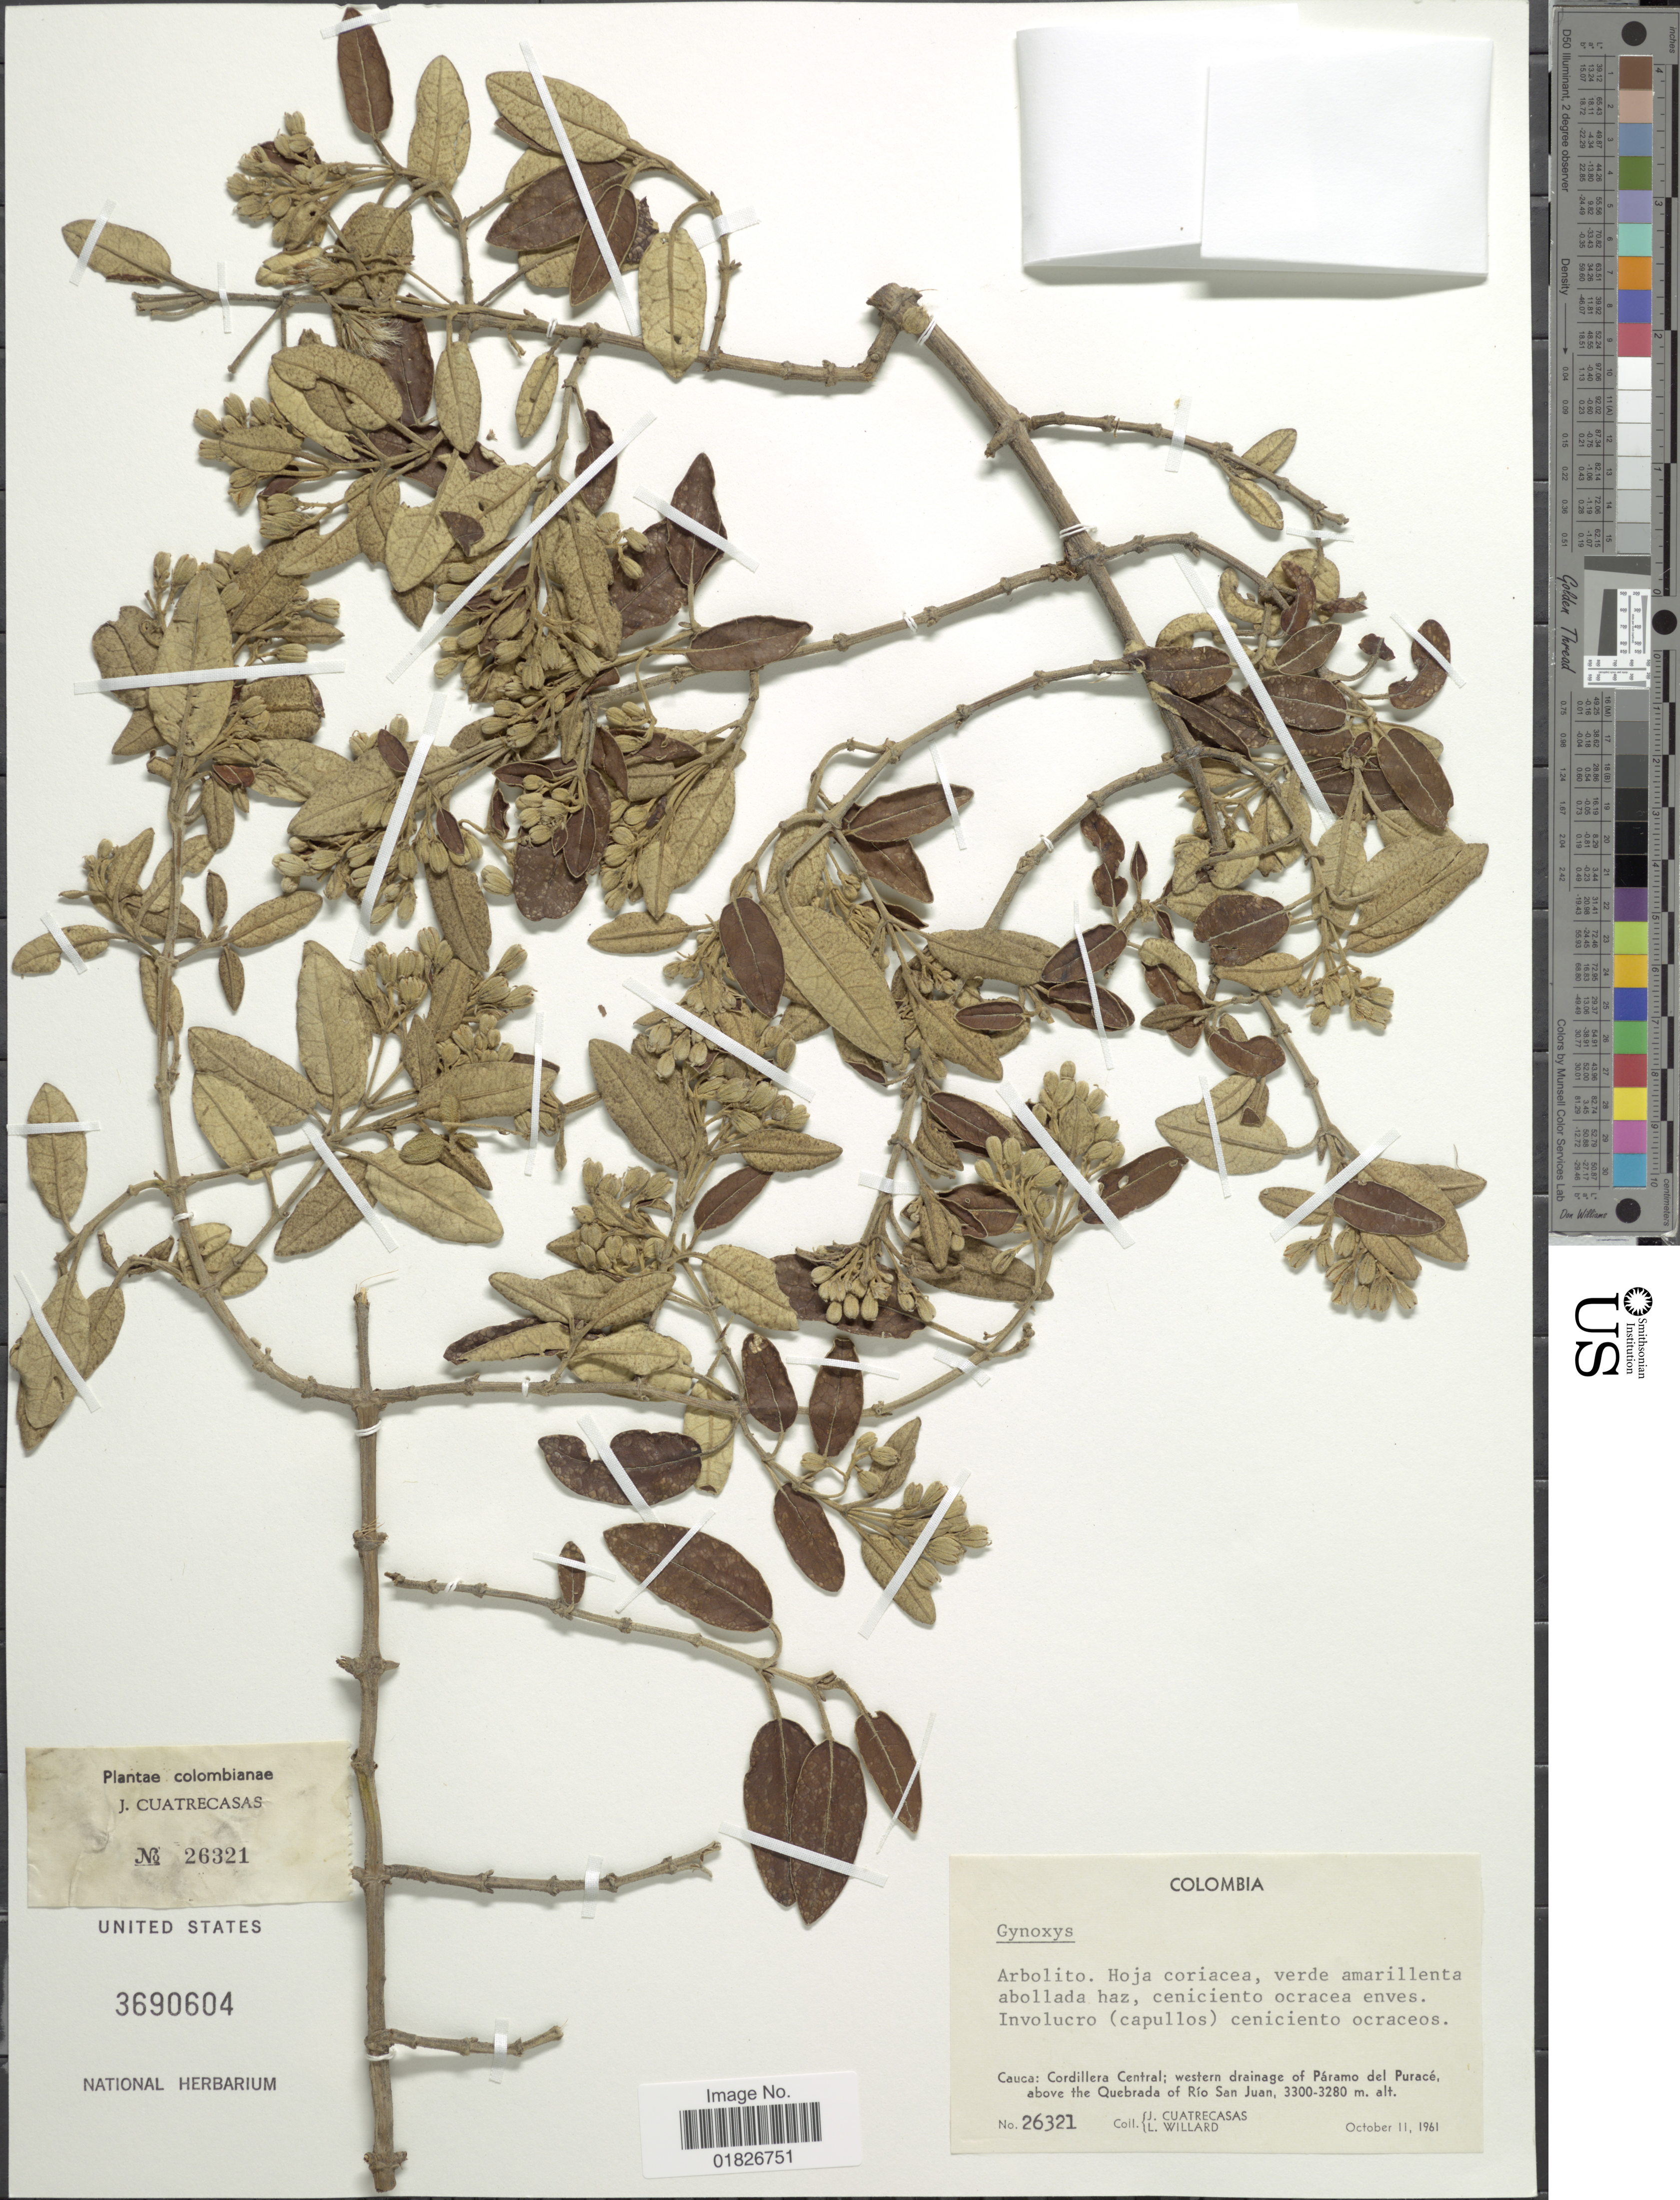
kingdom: Plantae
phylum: Tracheophyta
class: Magnoliopsida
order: Asterales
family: Asteraceae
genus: Gynoxys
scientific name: Gynoxys sp.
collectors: J. Cuatrecasas & L. Willard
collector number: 26321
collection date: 1961-10-11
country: Colombia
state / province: Cauca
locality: Cordillera Central, western drainage of Paramo del Purace, above the Quebrada of Rio San Juan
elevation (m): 3280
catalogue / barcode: US 3690604